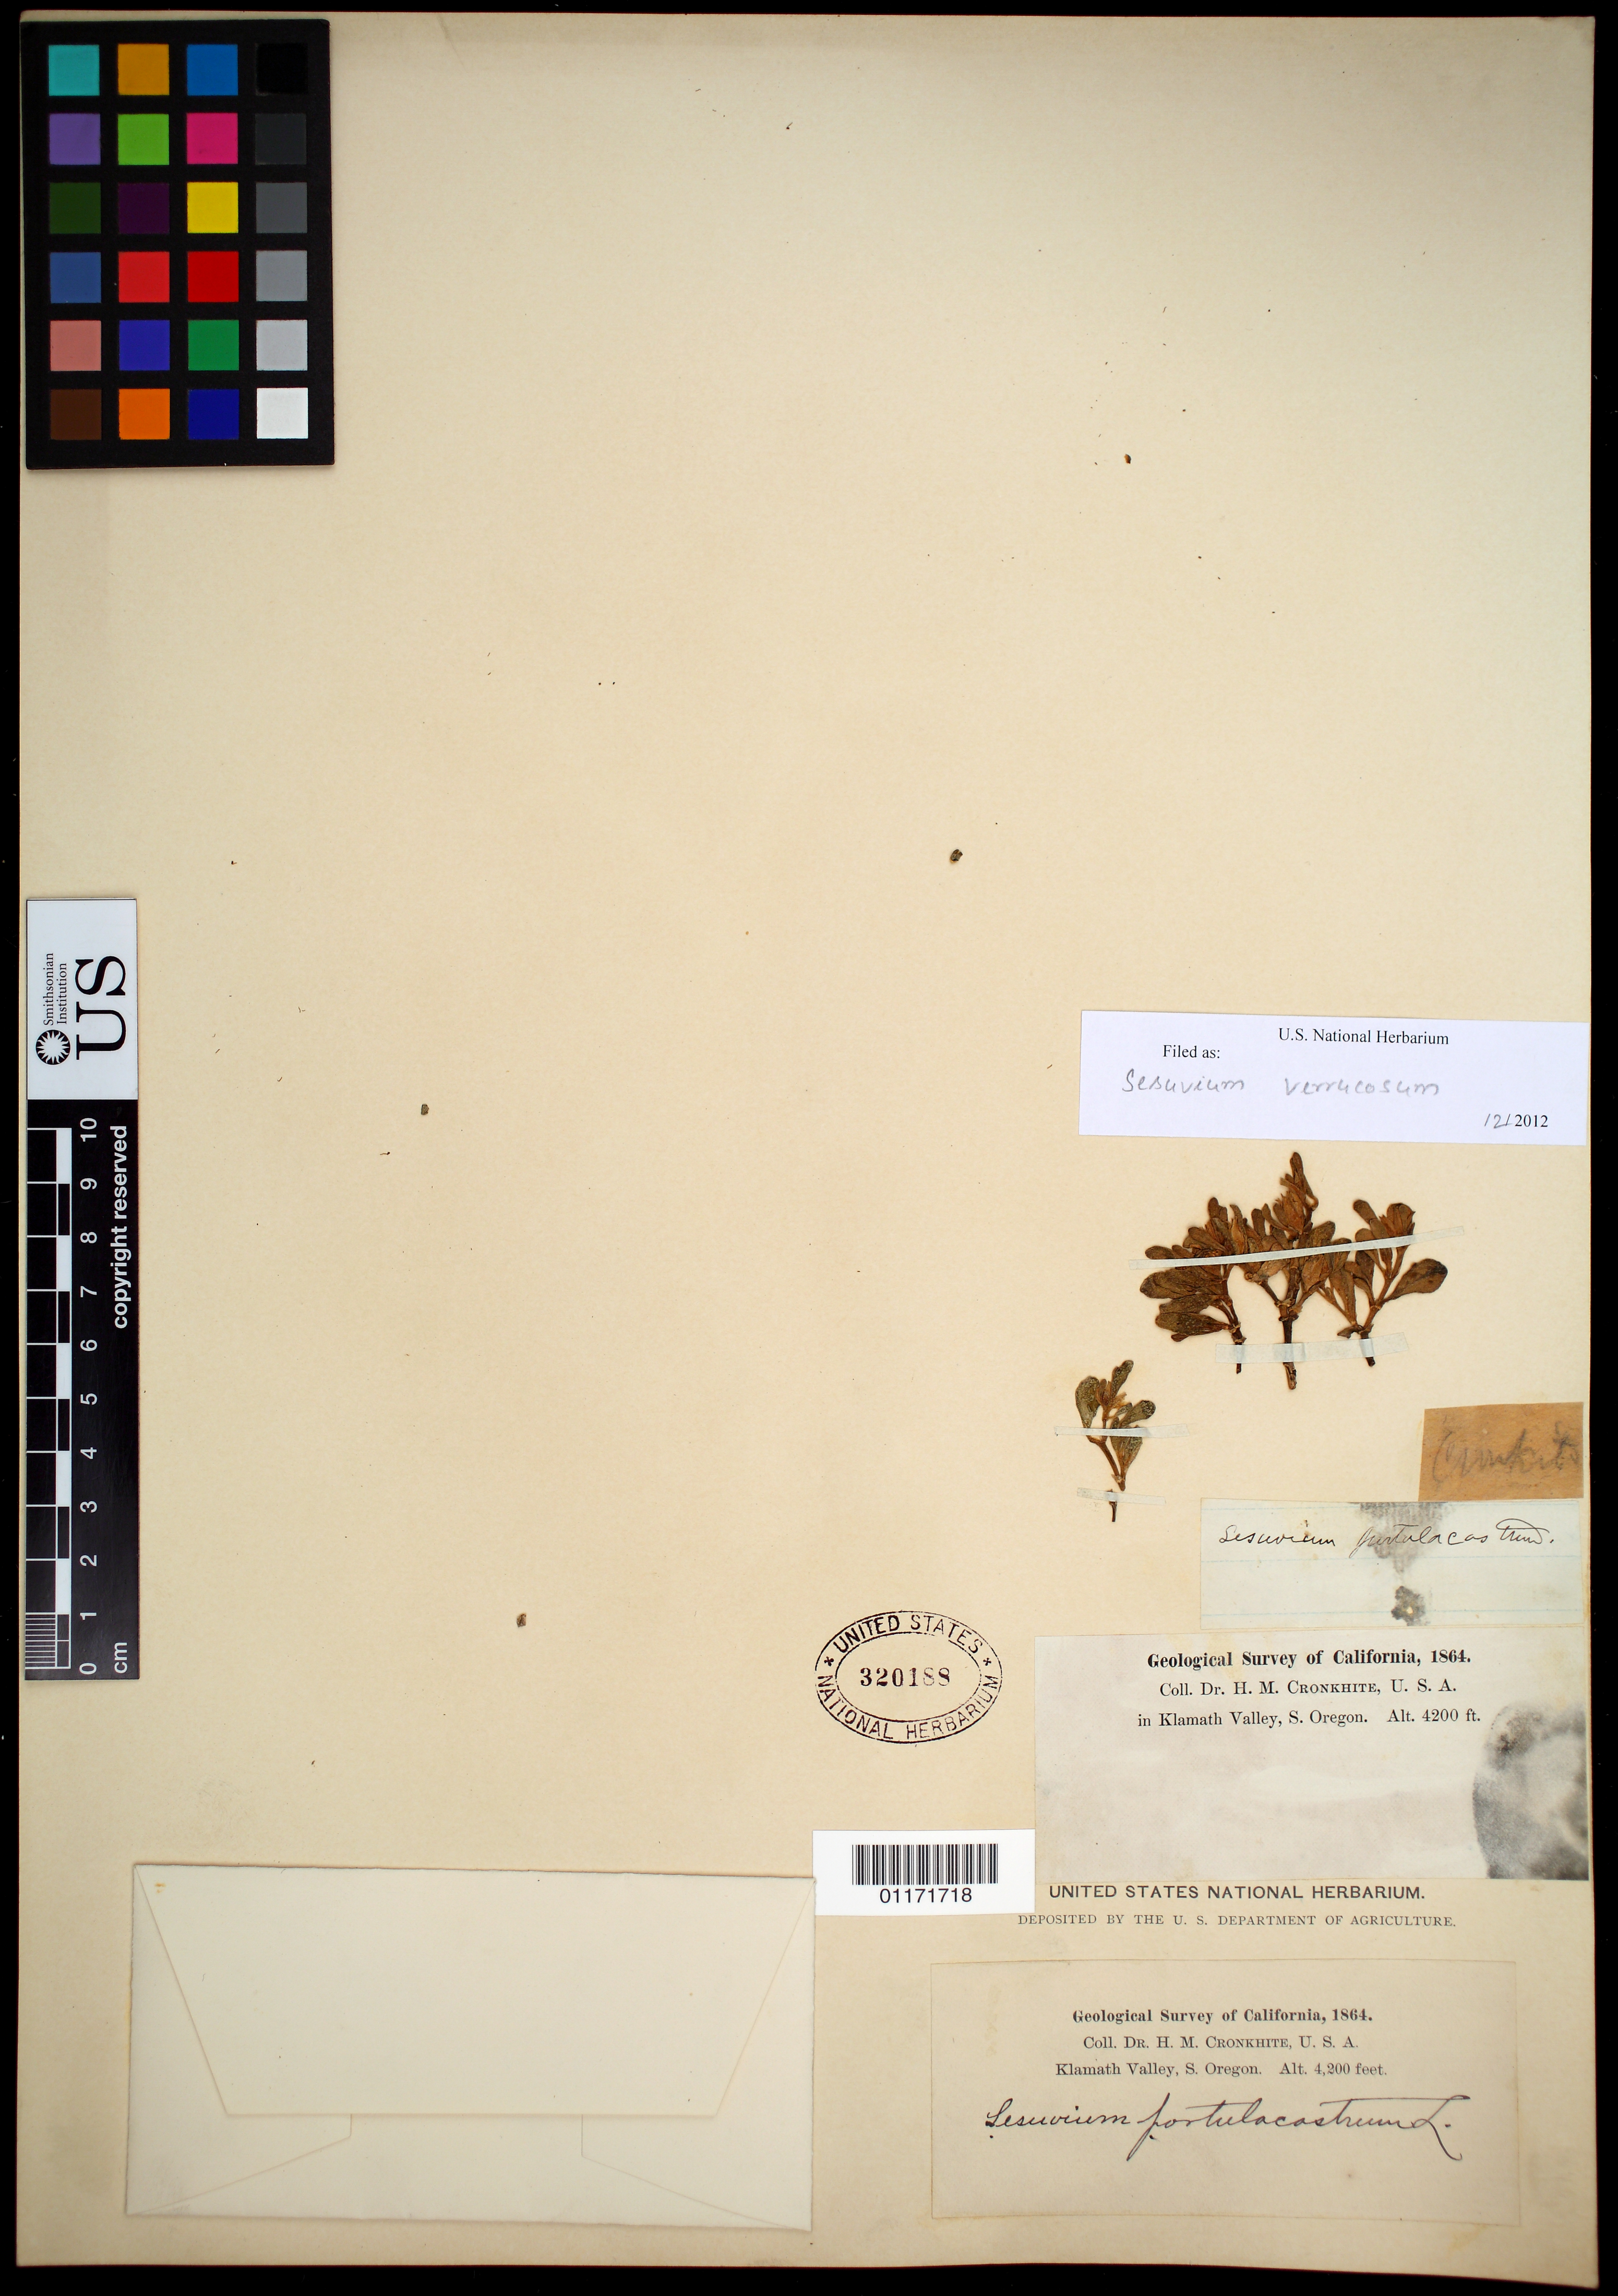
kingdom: Plantae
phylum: Tracheophyta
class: Magnoliopsida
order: Caryophyllales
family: Aizoaceae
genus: Sesuvium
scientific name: Sesuvium revolutifolium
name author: Ortega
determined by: Strong, Mark T., (BOT), Smithsonian Institution - National Museum of Natural History (UNITED STATES)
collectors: H. M. Cronkhite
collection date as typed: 1864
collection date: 1864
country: United States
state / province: Oregon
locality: Klamath Valley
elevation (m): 1280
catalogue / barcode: US 320188